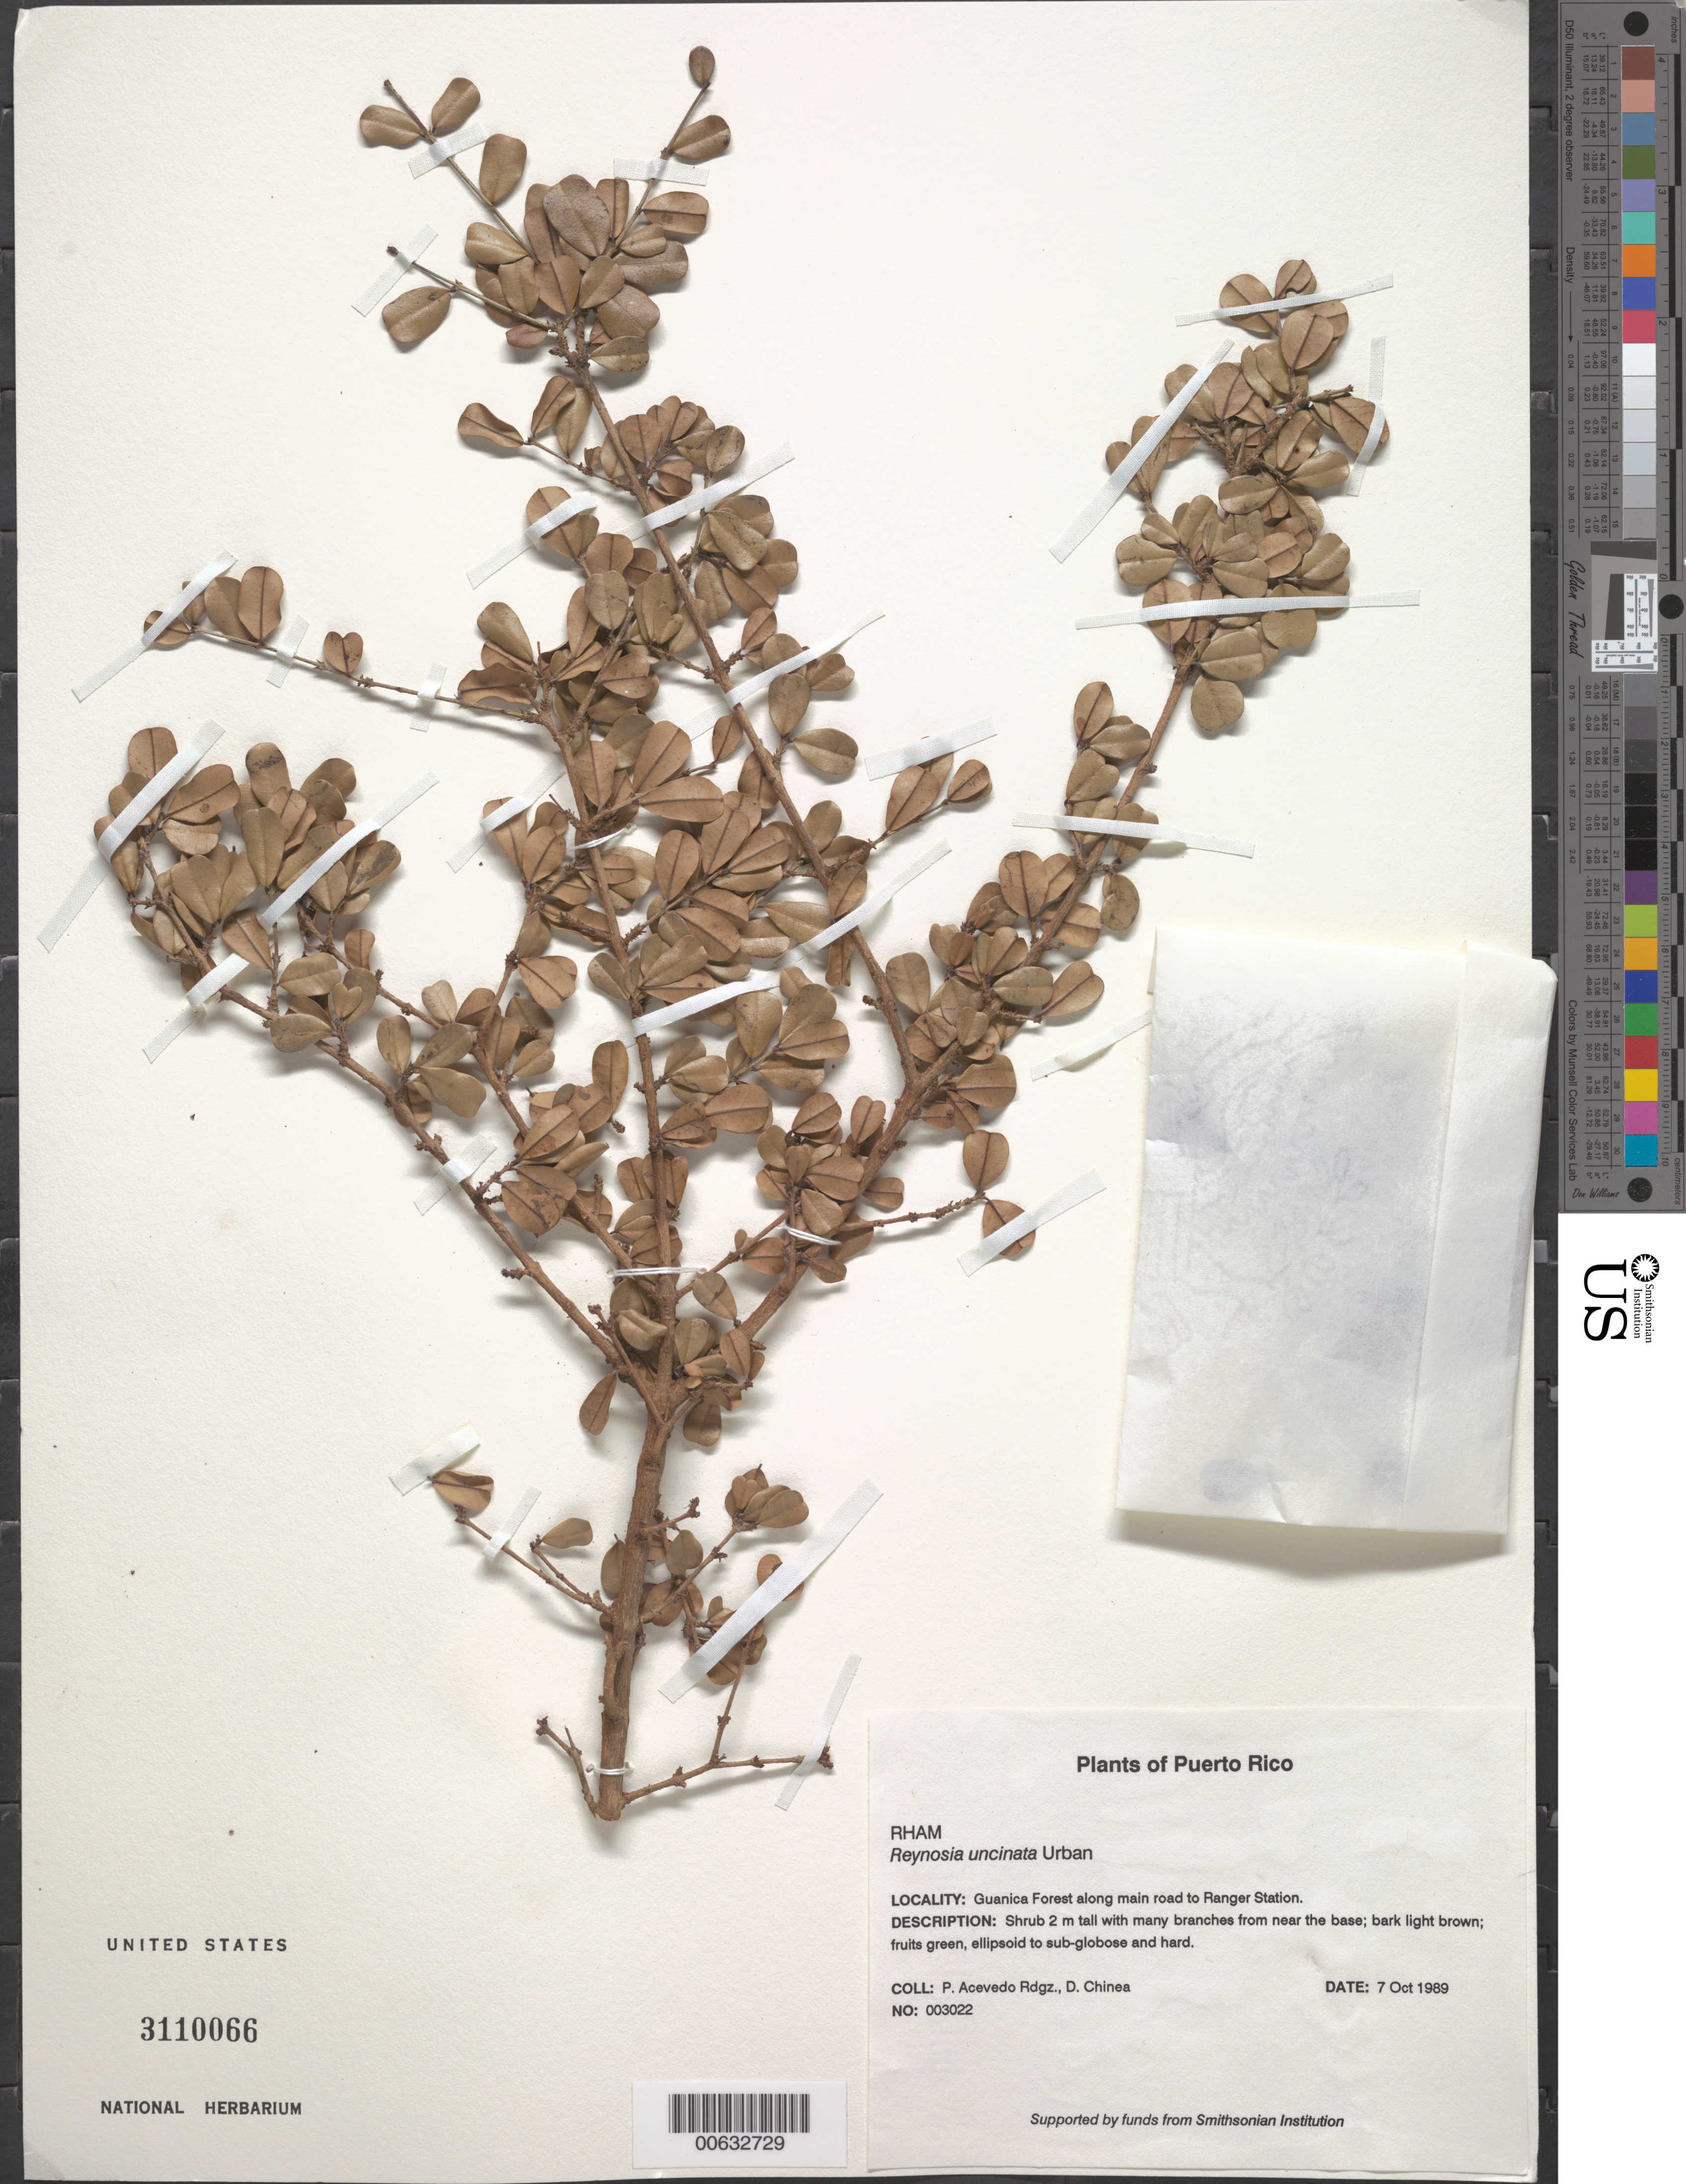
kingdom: Plantae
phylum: Tracheophyta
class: Magnoliopsida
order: Rosales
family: Rhamnaceae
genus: Reynosia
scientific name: Reynosia uncinata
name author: Urb.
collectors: P. Acevedo-Rodr. & D. Chinea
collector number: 003022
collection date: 1989-10-07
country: Puerto Rico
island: Puerto Rico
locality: Guanica Forest along main road to Ranger Station.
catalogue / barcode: US 3110066